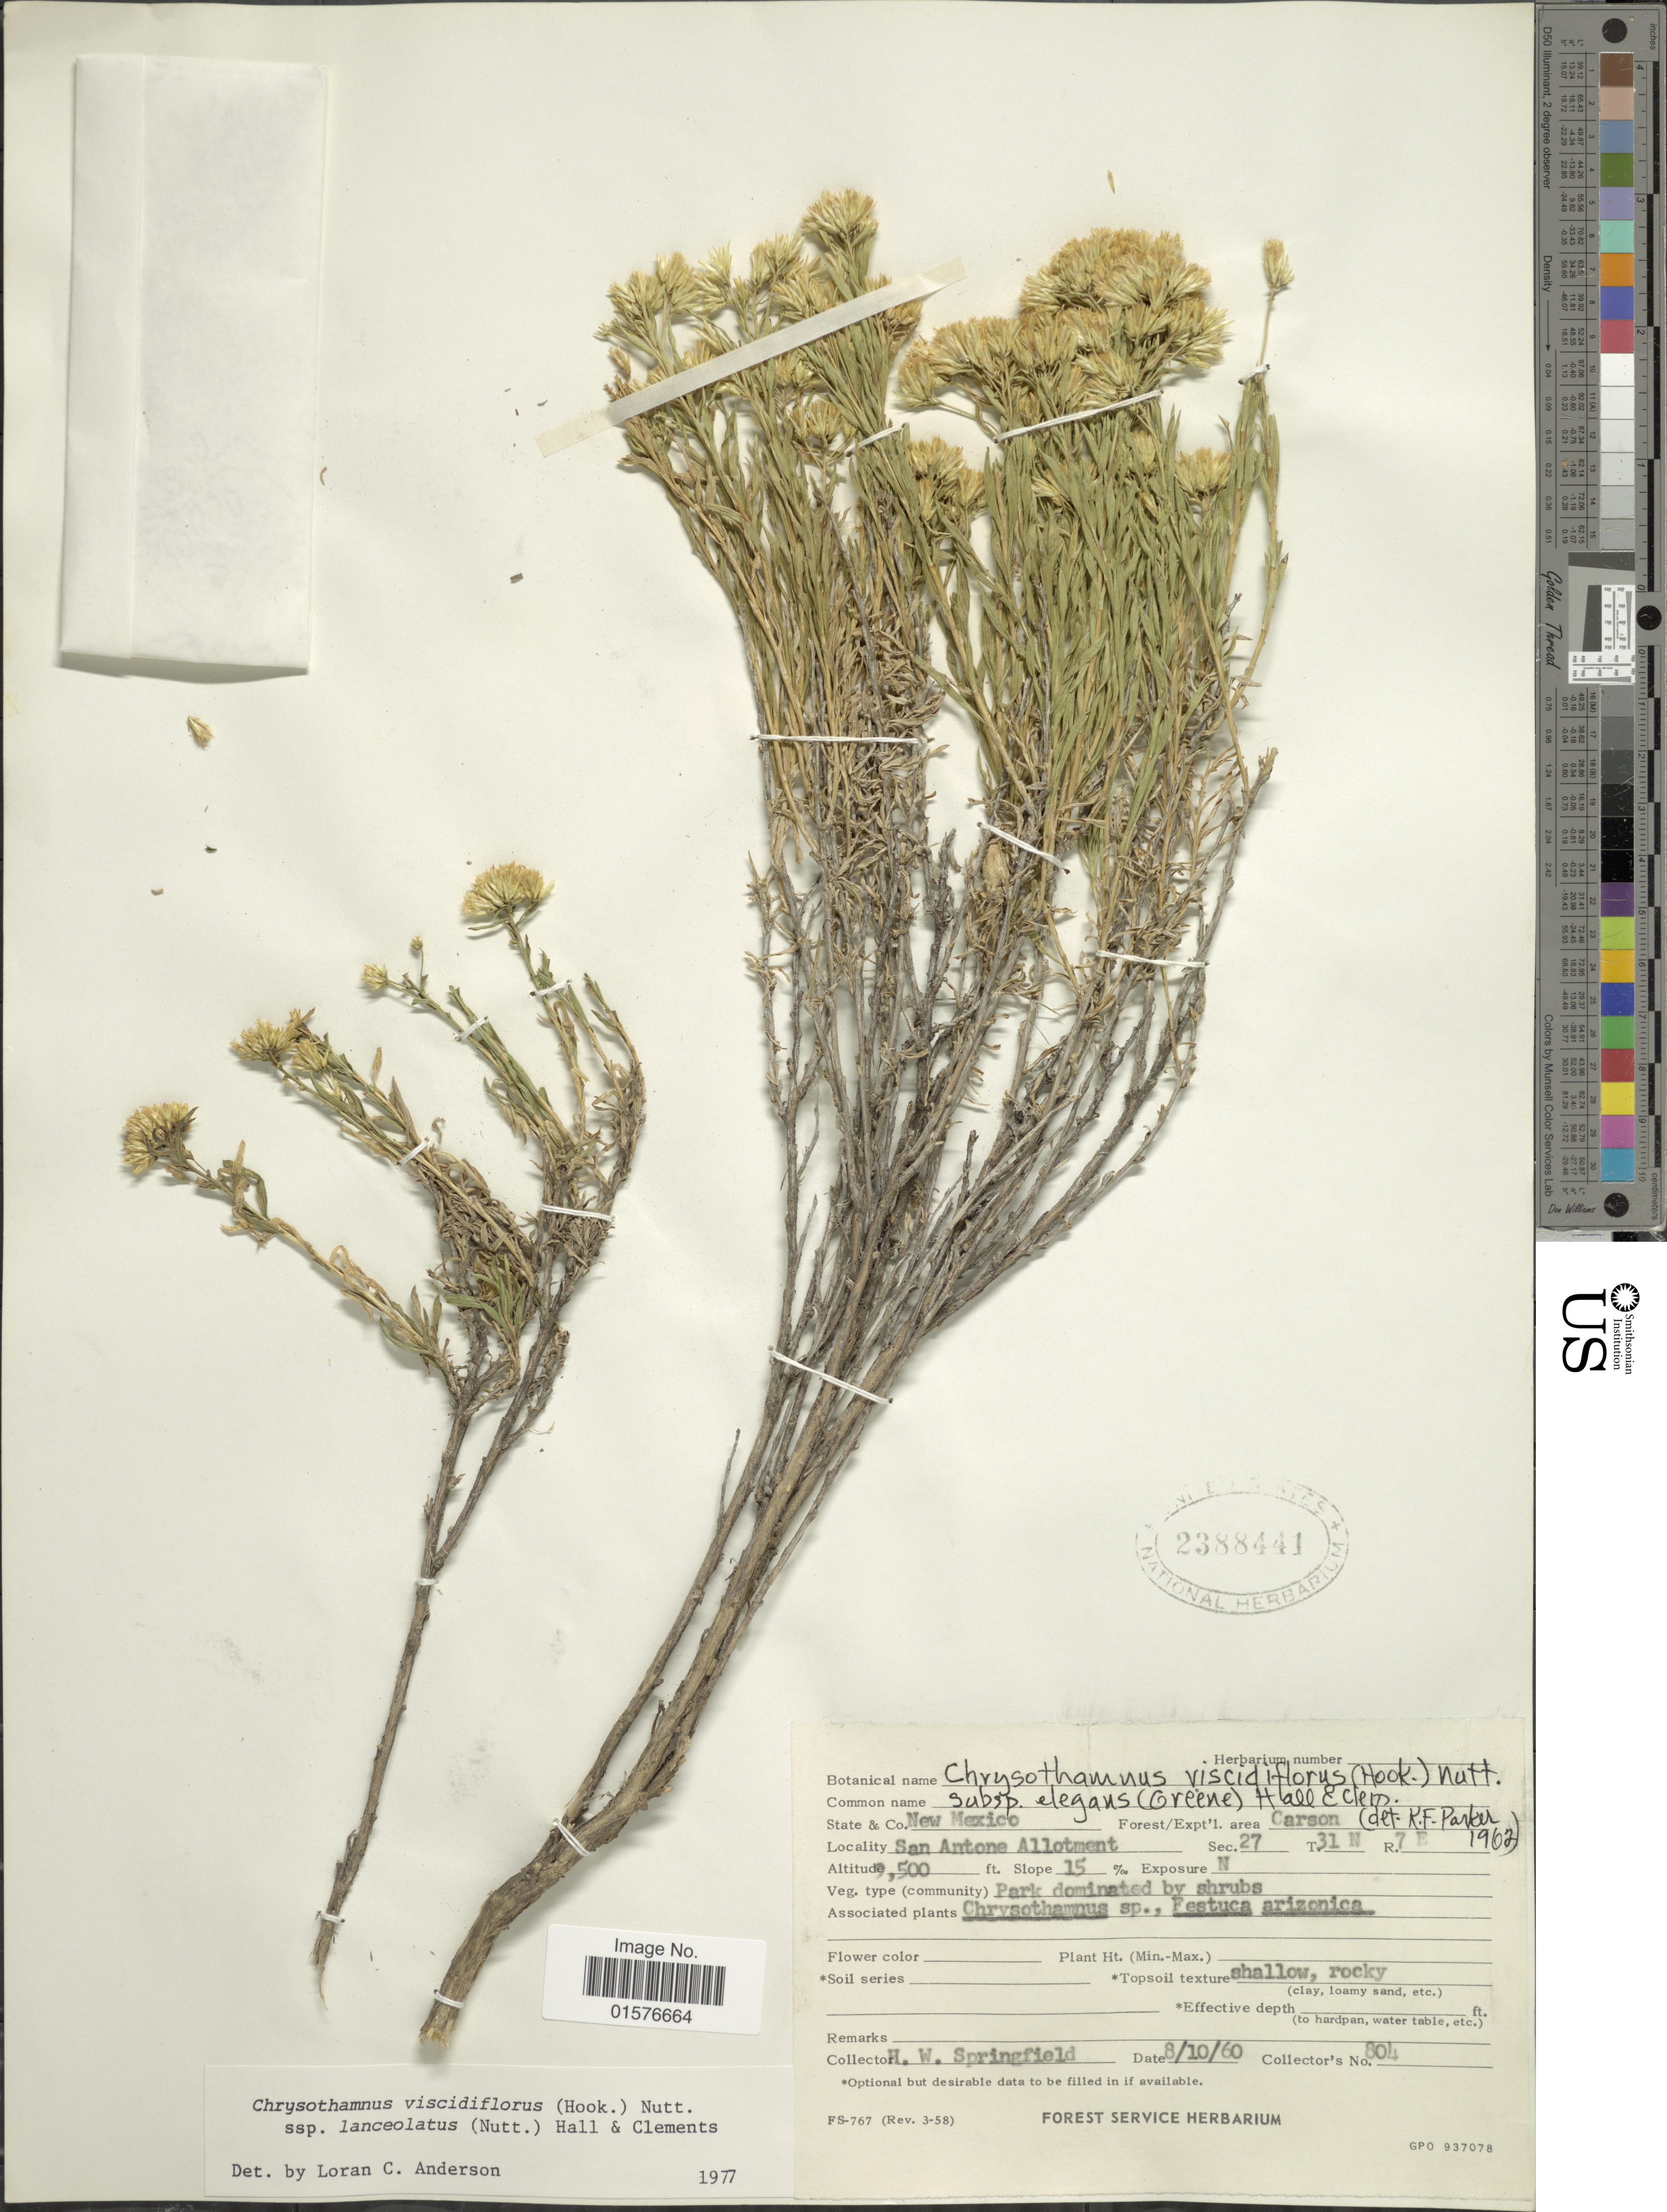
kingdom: Plantae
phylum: Tracheophyta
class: Magnoliopsida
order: Asterales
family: Asteraceae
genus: Chrysothamnus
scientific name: Chrysothamnus viscidiflorus subsp. lanceolatus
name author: (Nutt.) H.M. Hall & Clem.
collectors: H. Springfield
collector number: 804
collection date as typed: Transcribed d/m/y: 10/8/60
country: United States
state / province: New Mexico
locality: San Antone Allotment Sec. 27 T.31N R.7E, Carson.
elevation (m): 2896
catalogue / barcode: US 2388441